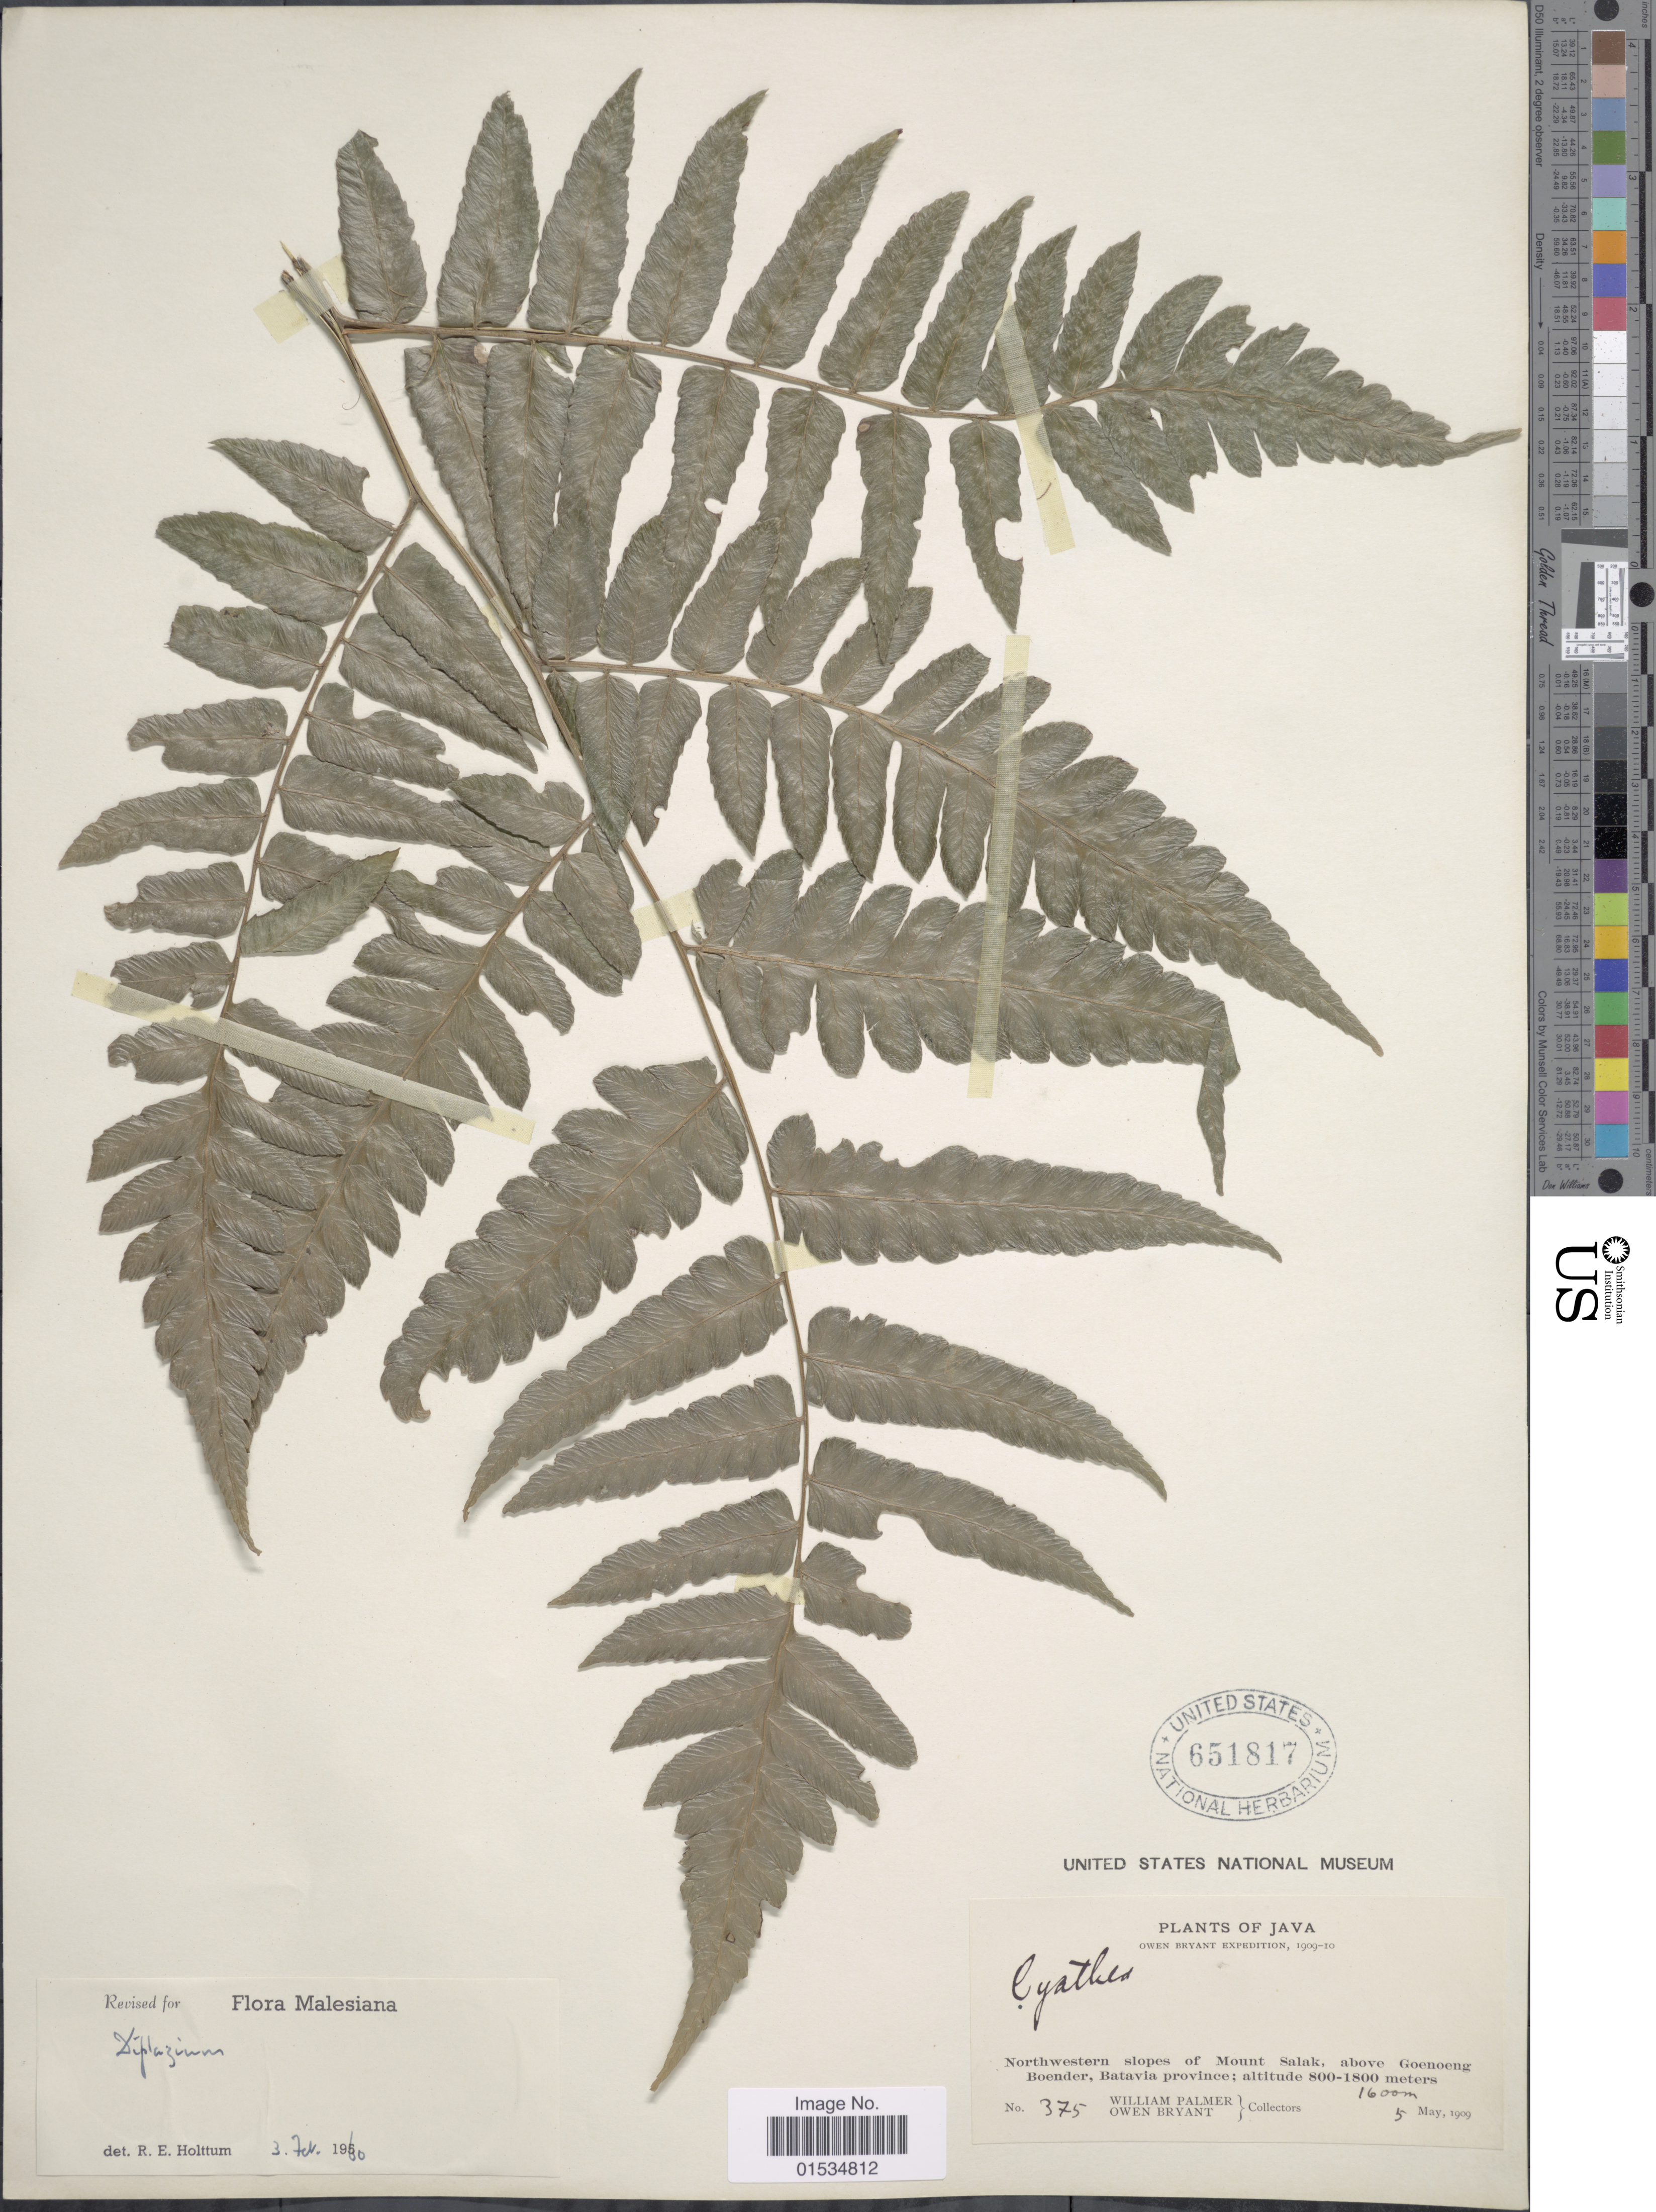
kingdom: Plantae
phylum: Tracheophyta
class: Polypodiopsida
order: Polypodiales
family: Athyriaceae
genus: Diplazium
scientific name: Diplazium dilatatum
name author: Blume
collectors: W. Palmer & O. Bryant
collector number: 375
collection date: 1909-05-05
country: Indonesia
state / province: Java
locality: Northwestern slopes of Mount Salak, above Goenoeng Boender, Batavia Province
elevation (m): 1600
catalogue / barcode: US 651817